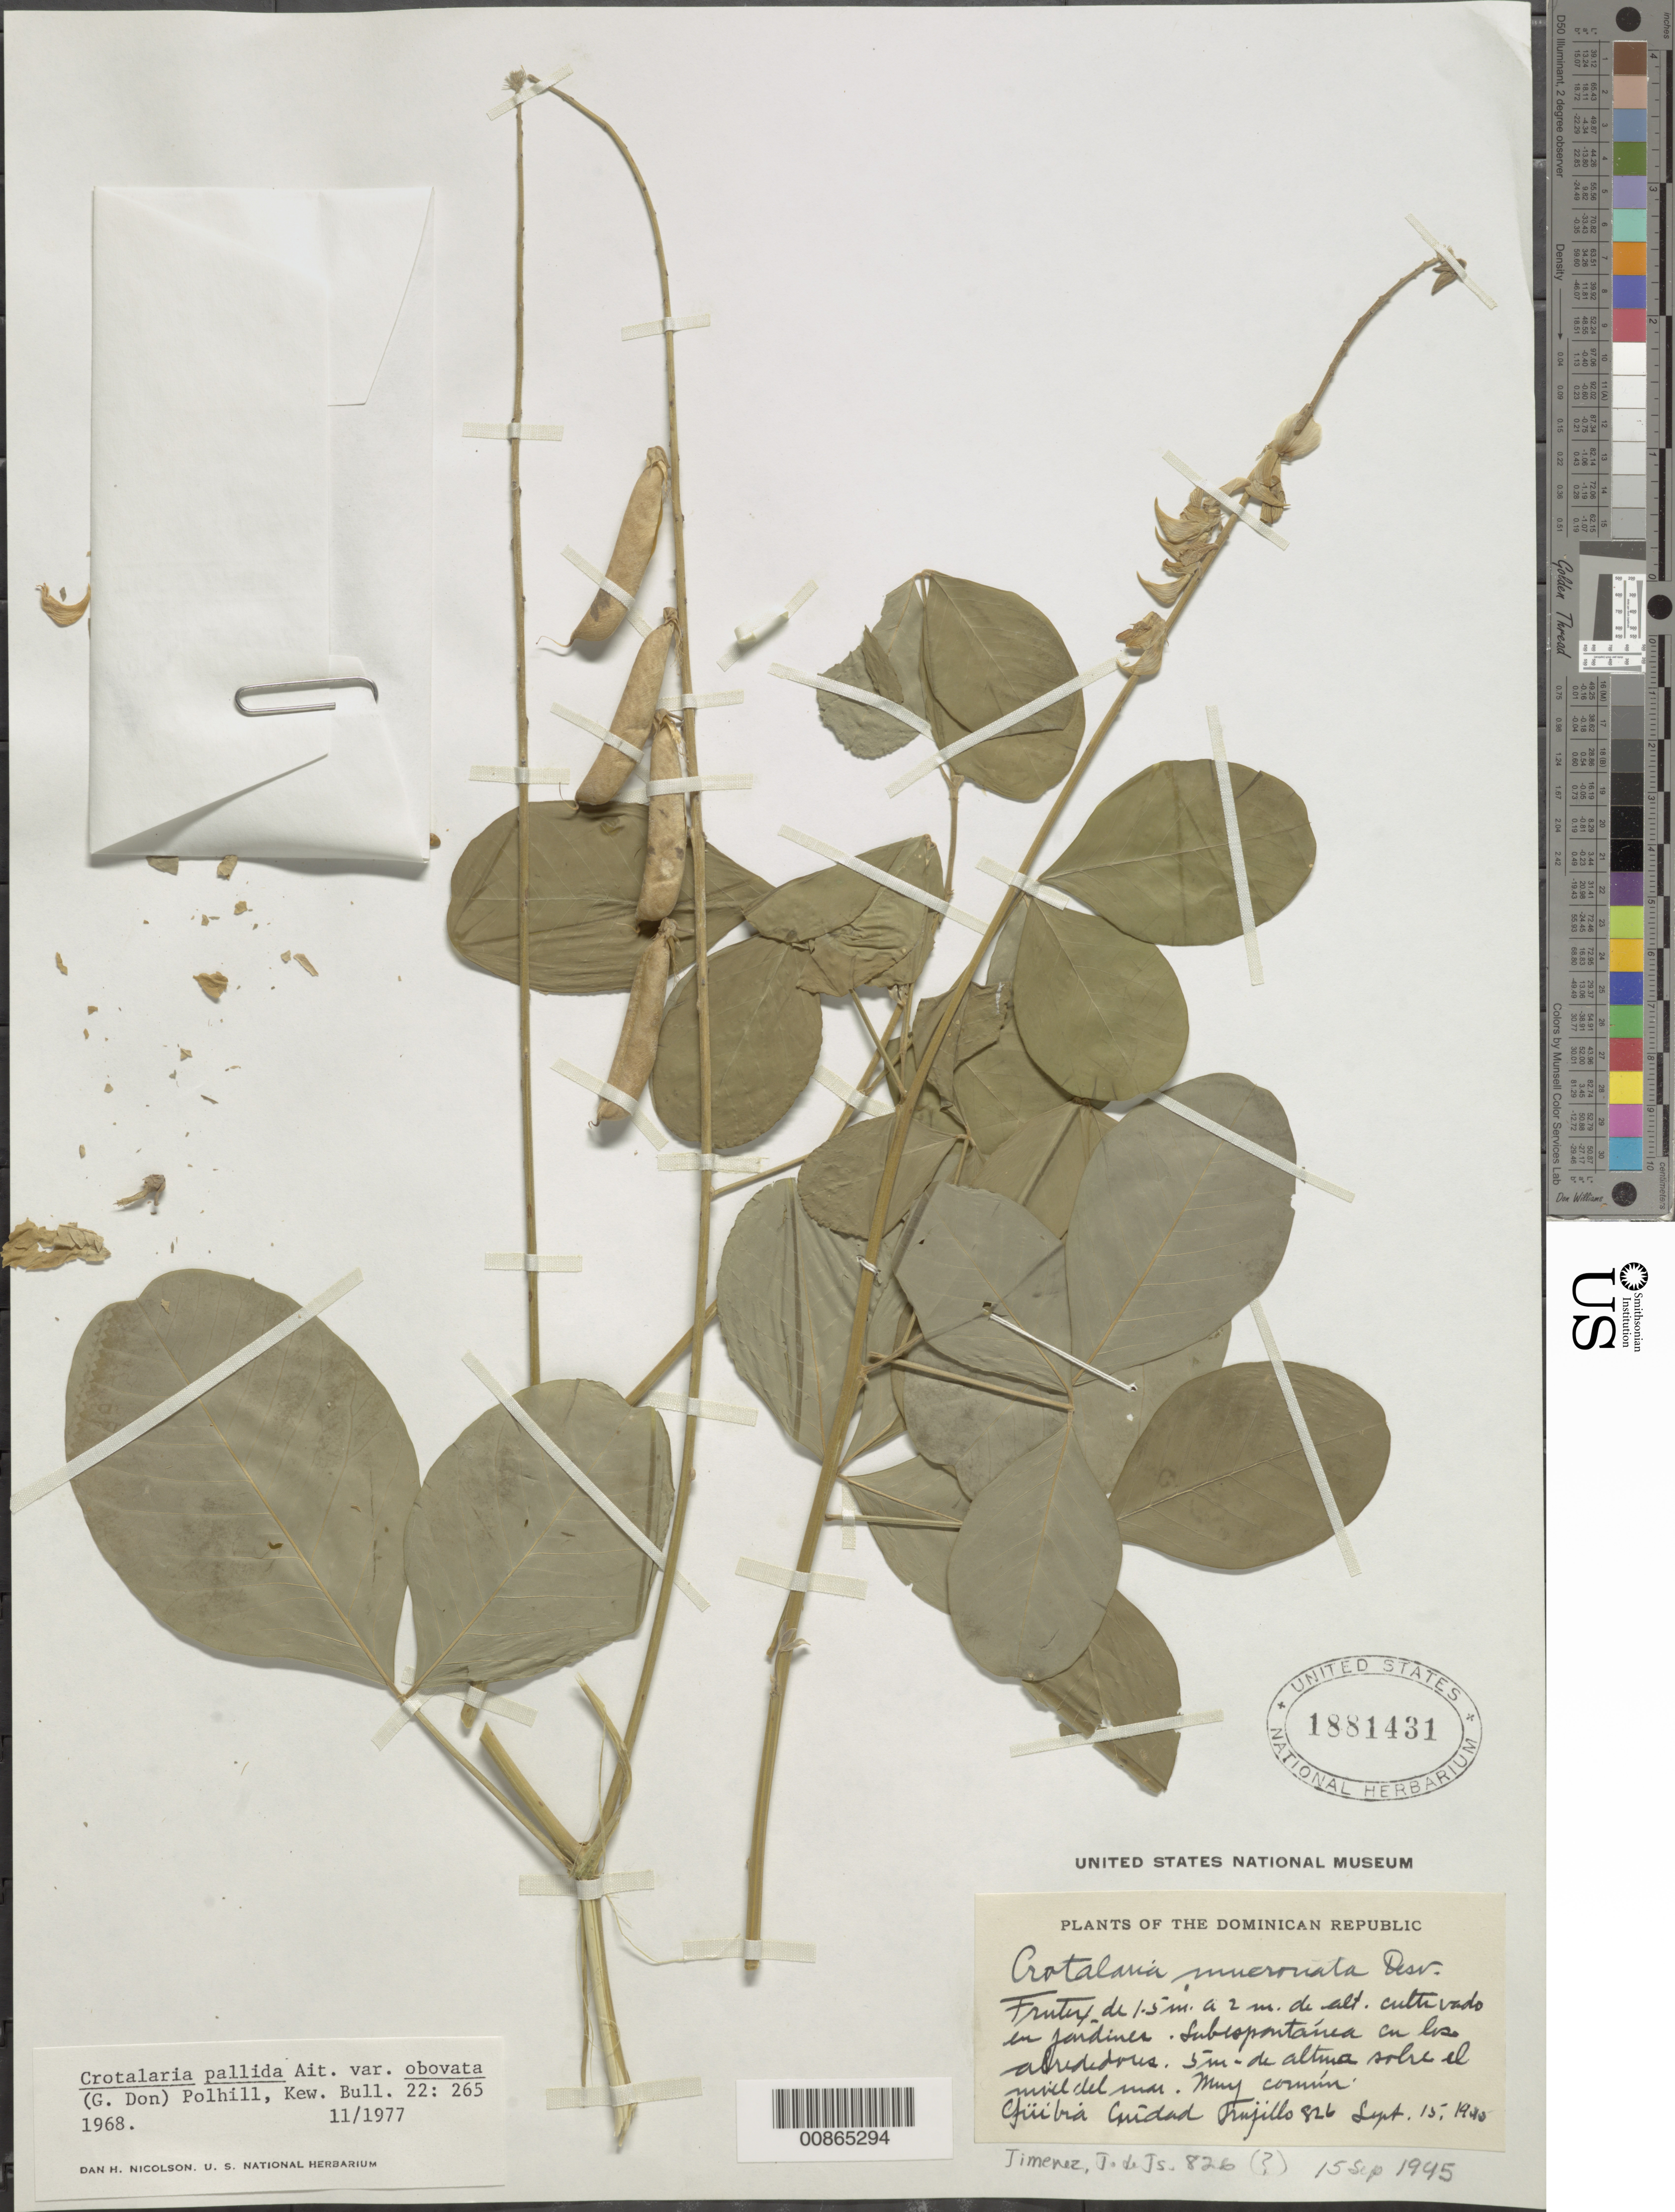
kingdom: Plantae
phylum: Tracheophyta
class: Magnoliopsida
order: Fabales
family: Fabaceae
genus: Crotalaria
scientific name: Crotalaria pallida var. obovata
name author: (G. Don) Polhill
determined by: Nicolson, Dan H.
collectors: J. J. Jiménez Almonte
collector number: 826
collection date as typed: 15 Sep 1940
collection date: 1940-09-15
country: Dominican Republic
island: Hispaniola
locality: Ciudad Trujillo.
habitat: Cultivado en los jardines, subespontánea en los alrededores.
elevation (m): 5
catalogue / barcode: US 1881431